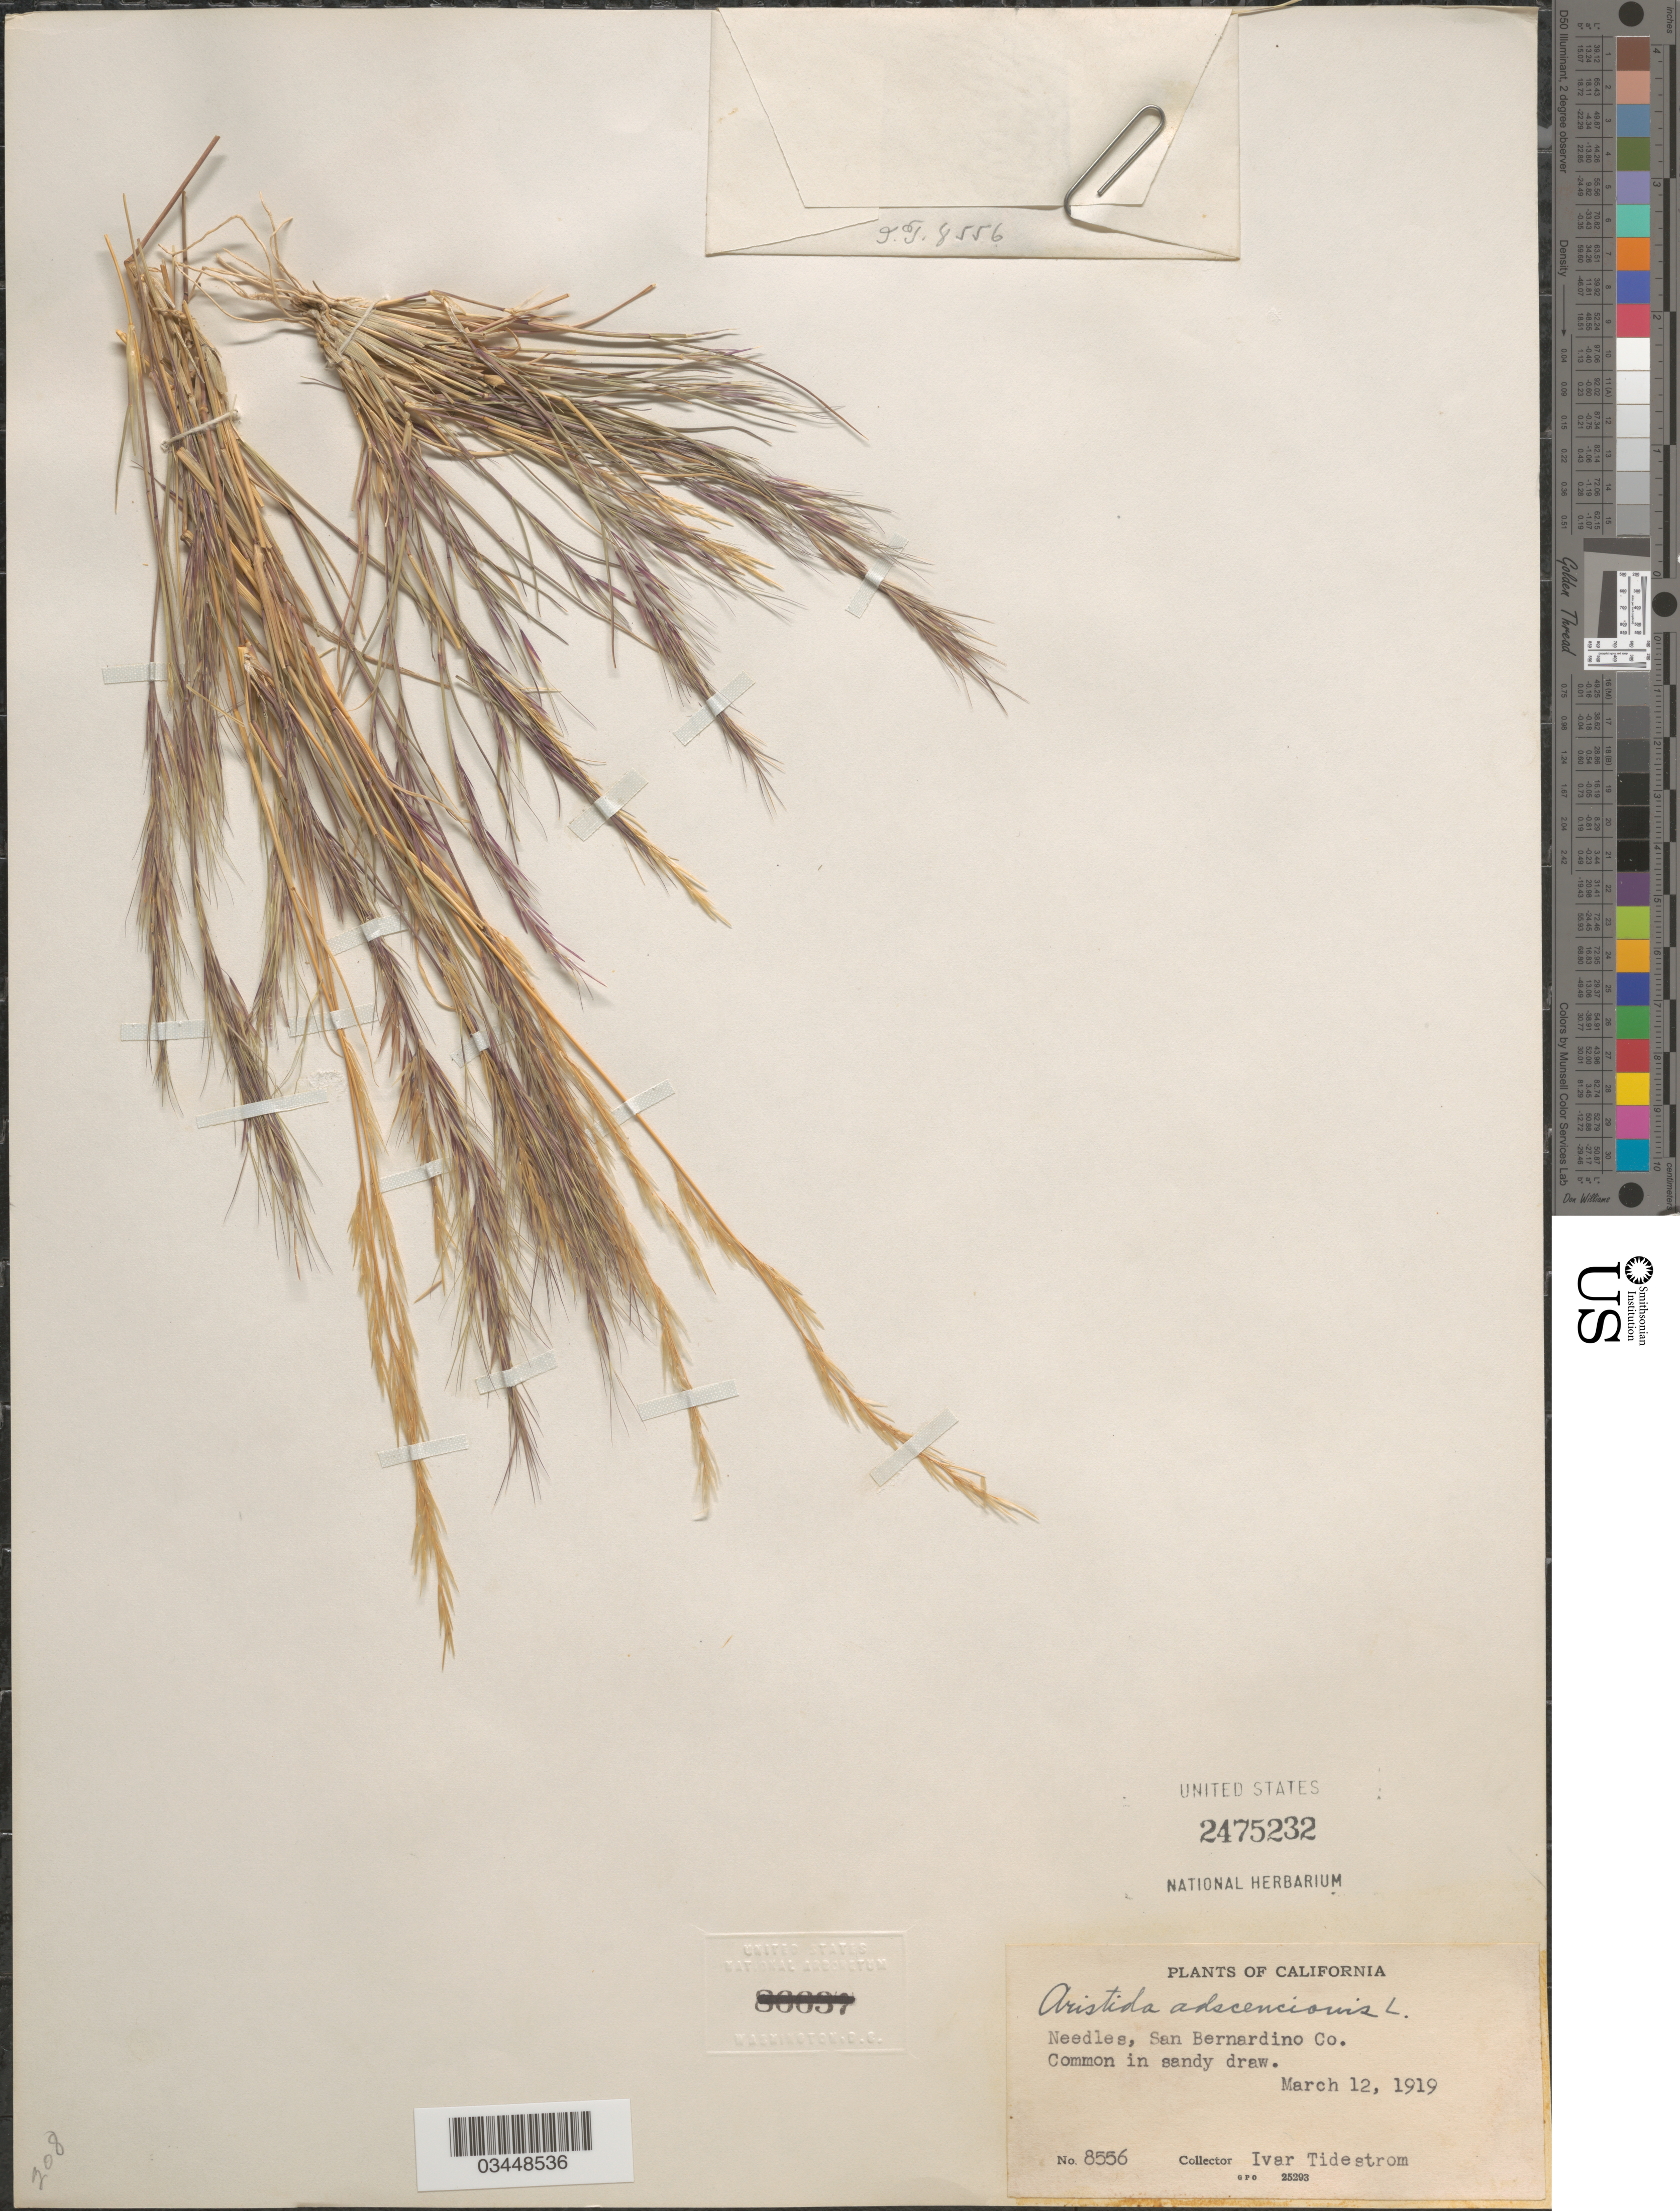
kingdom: Plantae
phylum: Tracheophyta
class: Liliopsida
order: Poales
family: Poaceae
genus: Aristida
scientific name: Aristida adscensionis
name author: L.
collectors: I. F. Tidestrom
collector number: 8556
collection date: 1919-03-12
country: United States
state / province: California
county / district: San Bernardino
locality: Needles, San Bernardino Co.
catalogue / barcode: US 2475232